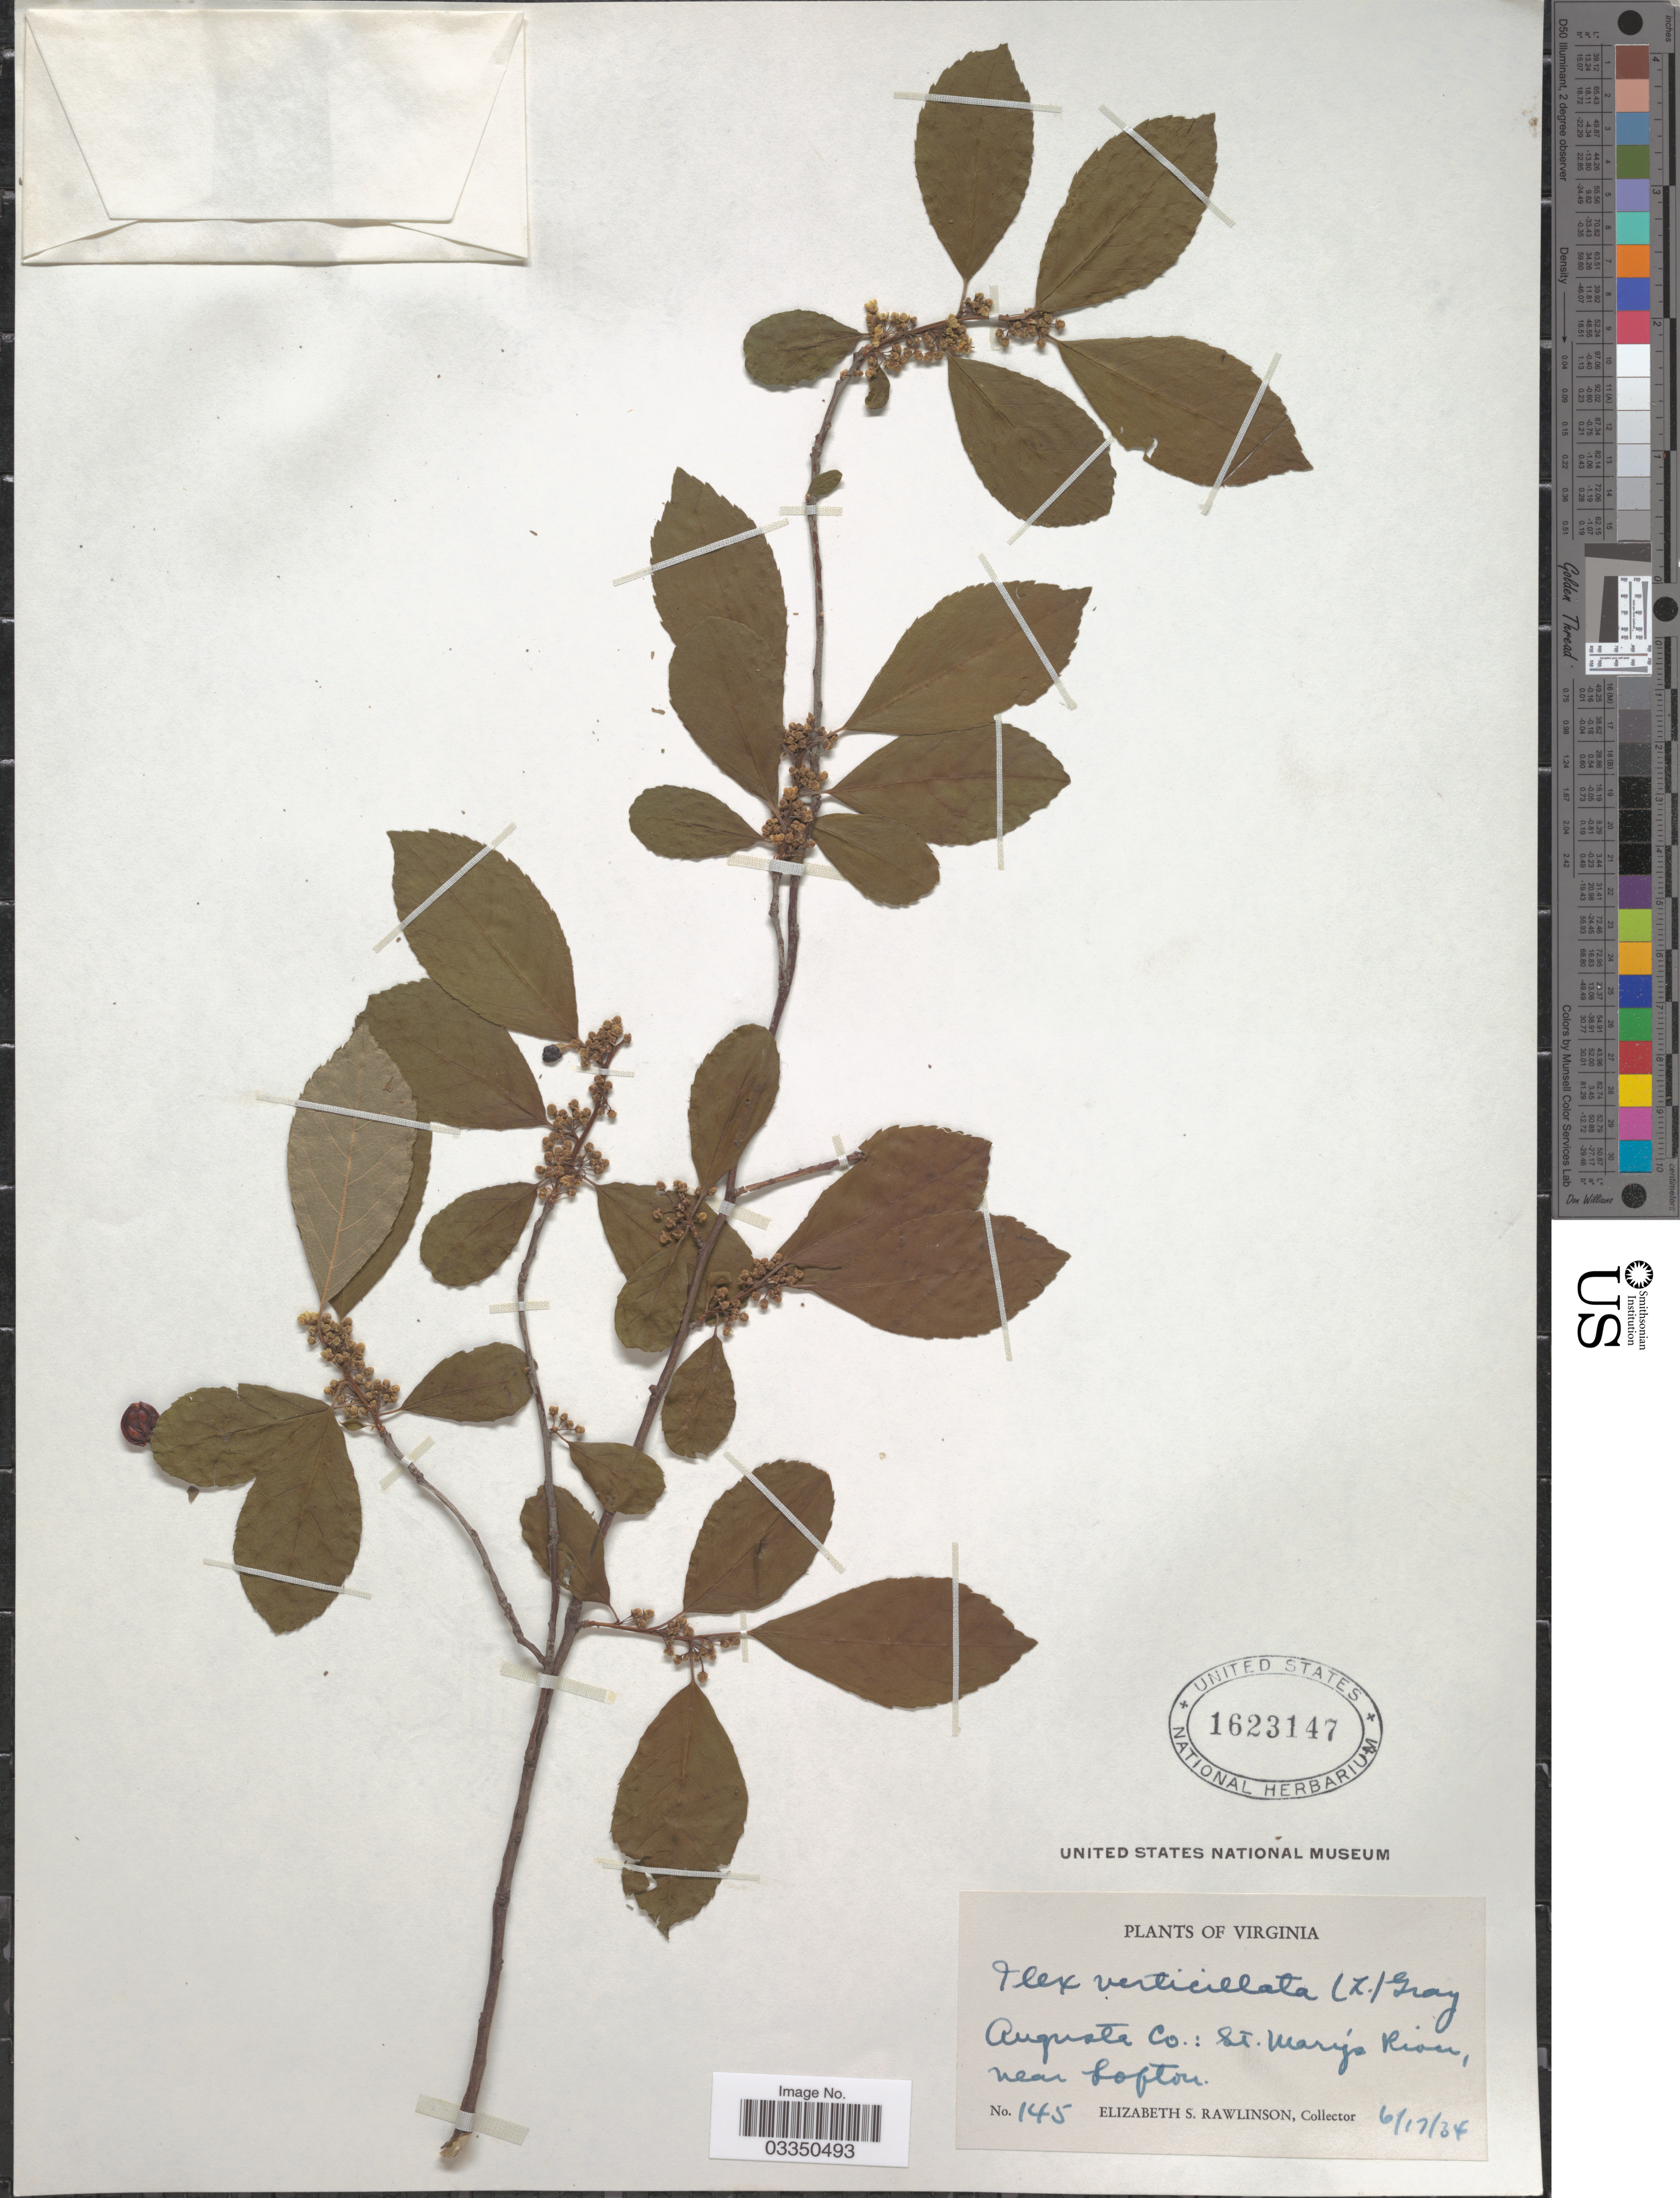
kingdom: Plantae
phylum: Tracheophyta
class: Magnoliopsida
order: Aquifoliales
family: Aquifoliaceae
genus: Ilex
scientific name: Ilex verticillata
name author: (L.) A. Gray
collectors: E. S. Rawlinson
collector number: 145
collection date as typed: Transcribed d/m/y: 17/6/34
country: United States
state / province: Virginia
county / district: Augusta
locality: Augusta Co.: St. Mary's River, near Lofton.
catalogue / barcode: US 1623147